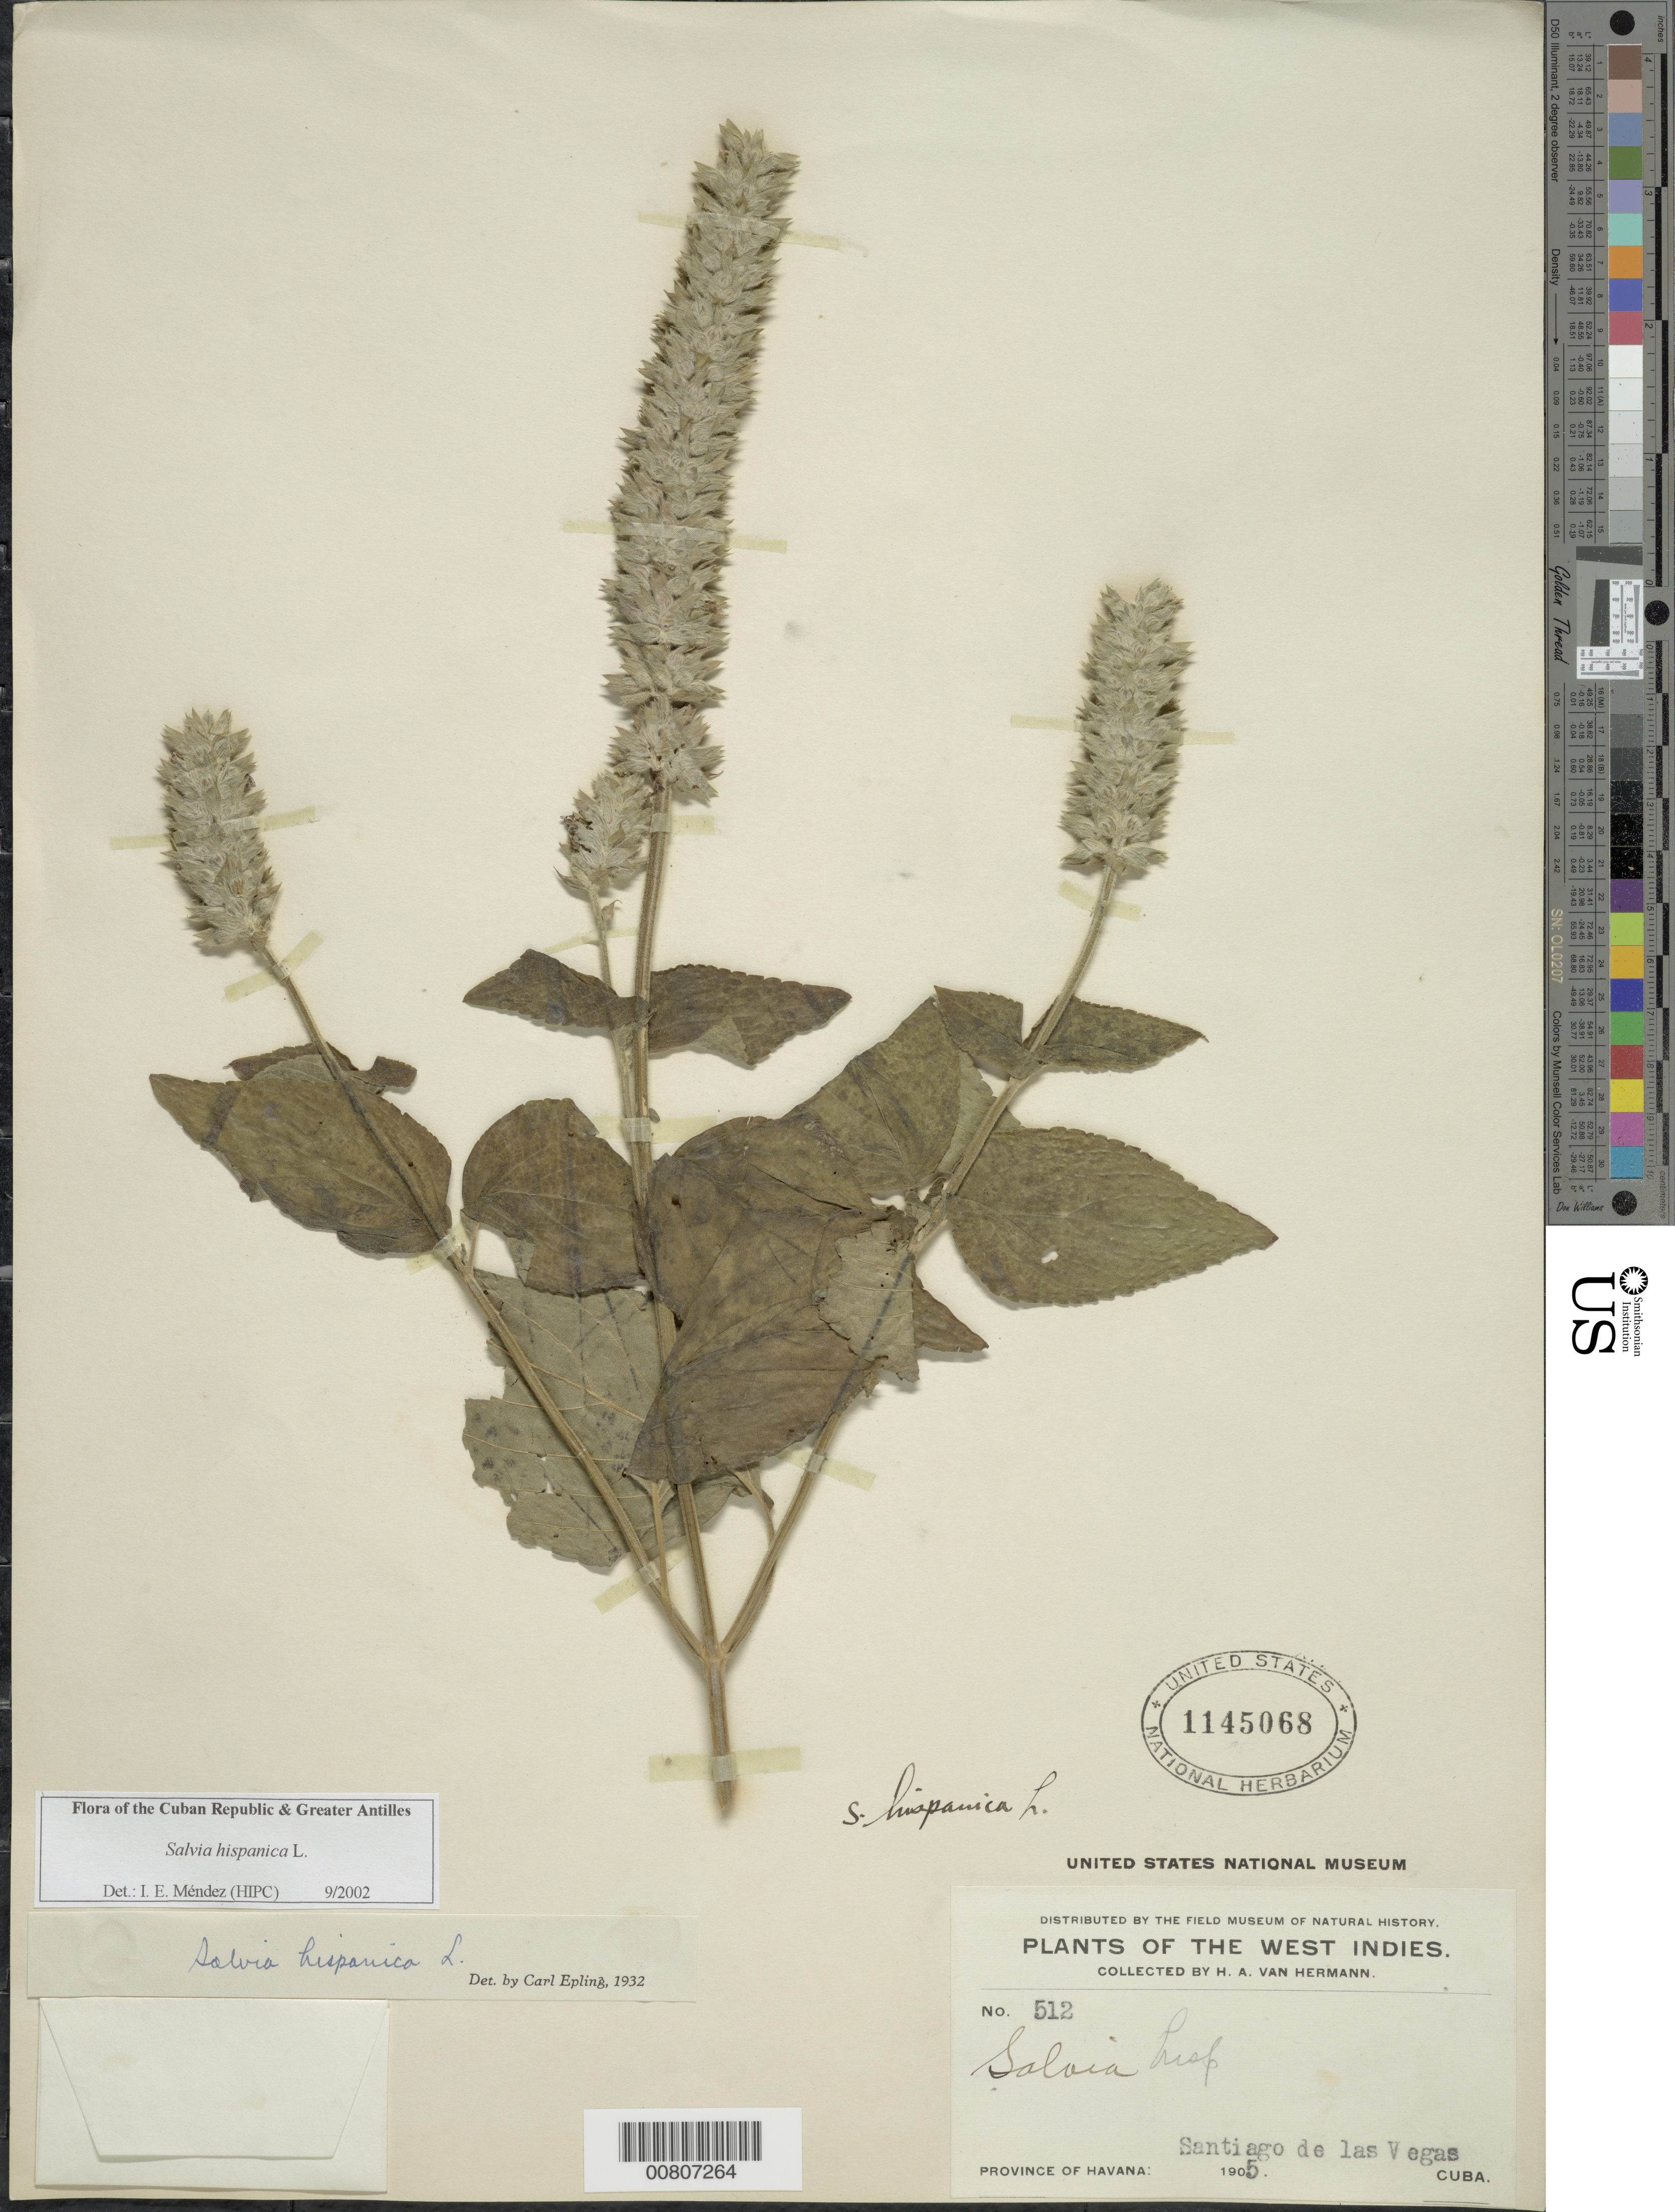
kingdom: Plantae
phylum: Tracheophyta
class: Magnoliopsida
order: Lamiales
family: Lamiaceae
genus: Salvia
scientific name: Salvia hispanica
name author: L.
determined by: Méndez, Isidro E., (HIPC)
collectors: H. A. Van Hermann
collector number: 512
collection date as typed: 1905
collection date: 1905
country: Cuba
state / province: La Habana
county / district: Municipio Boyeros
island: Cuba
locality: Santiago de las Vegas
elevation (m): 97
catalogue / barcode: US 1145068